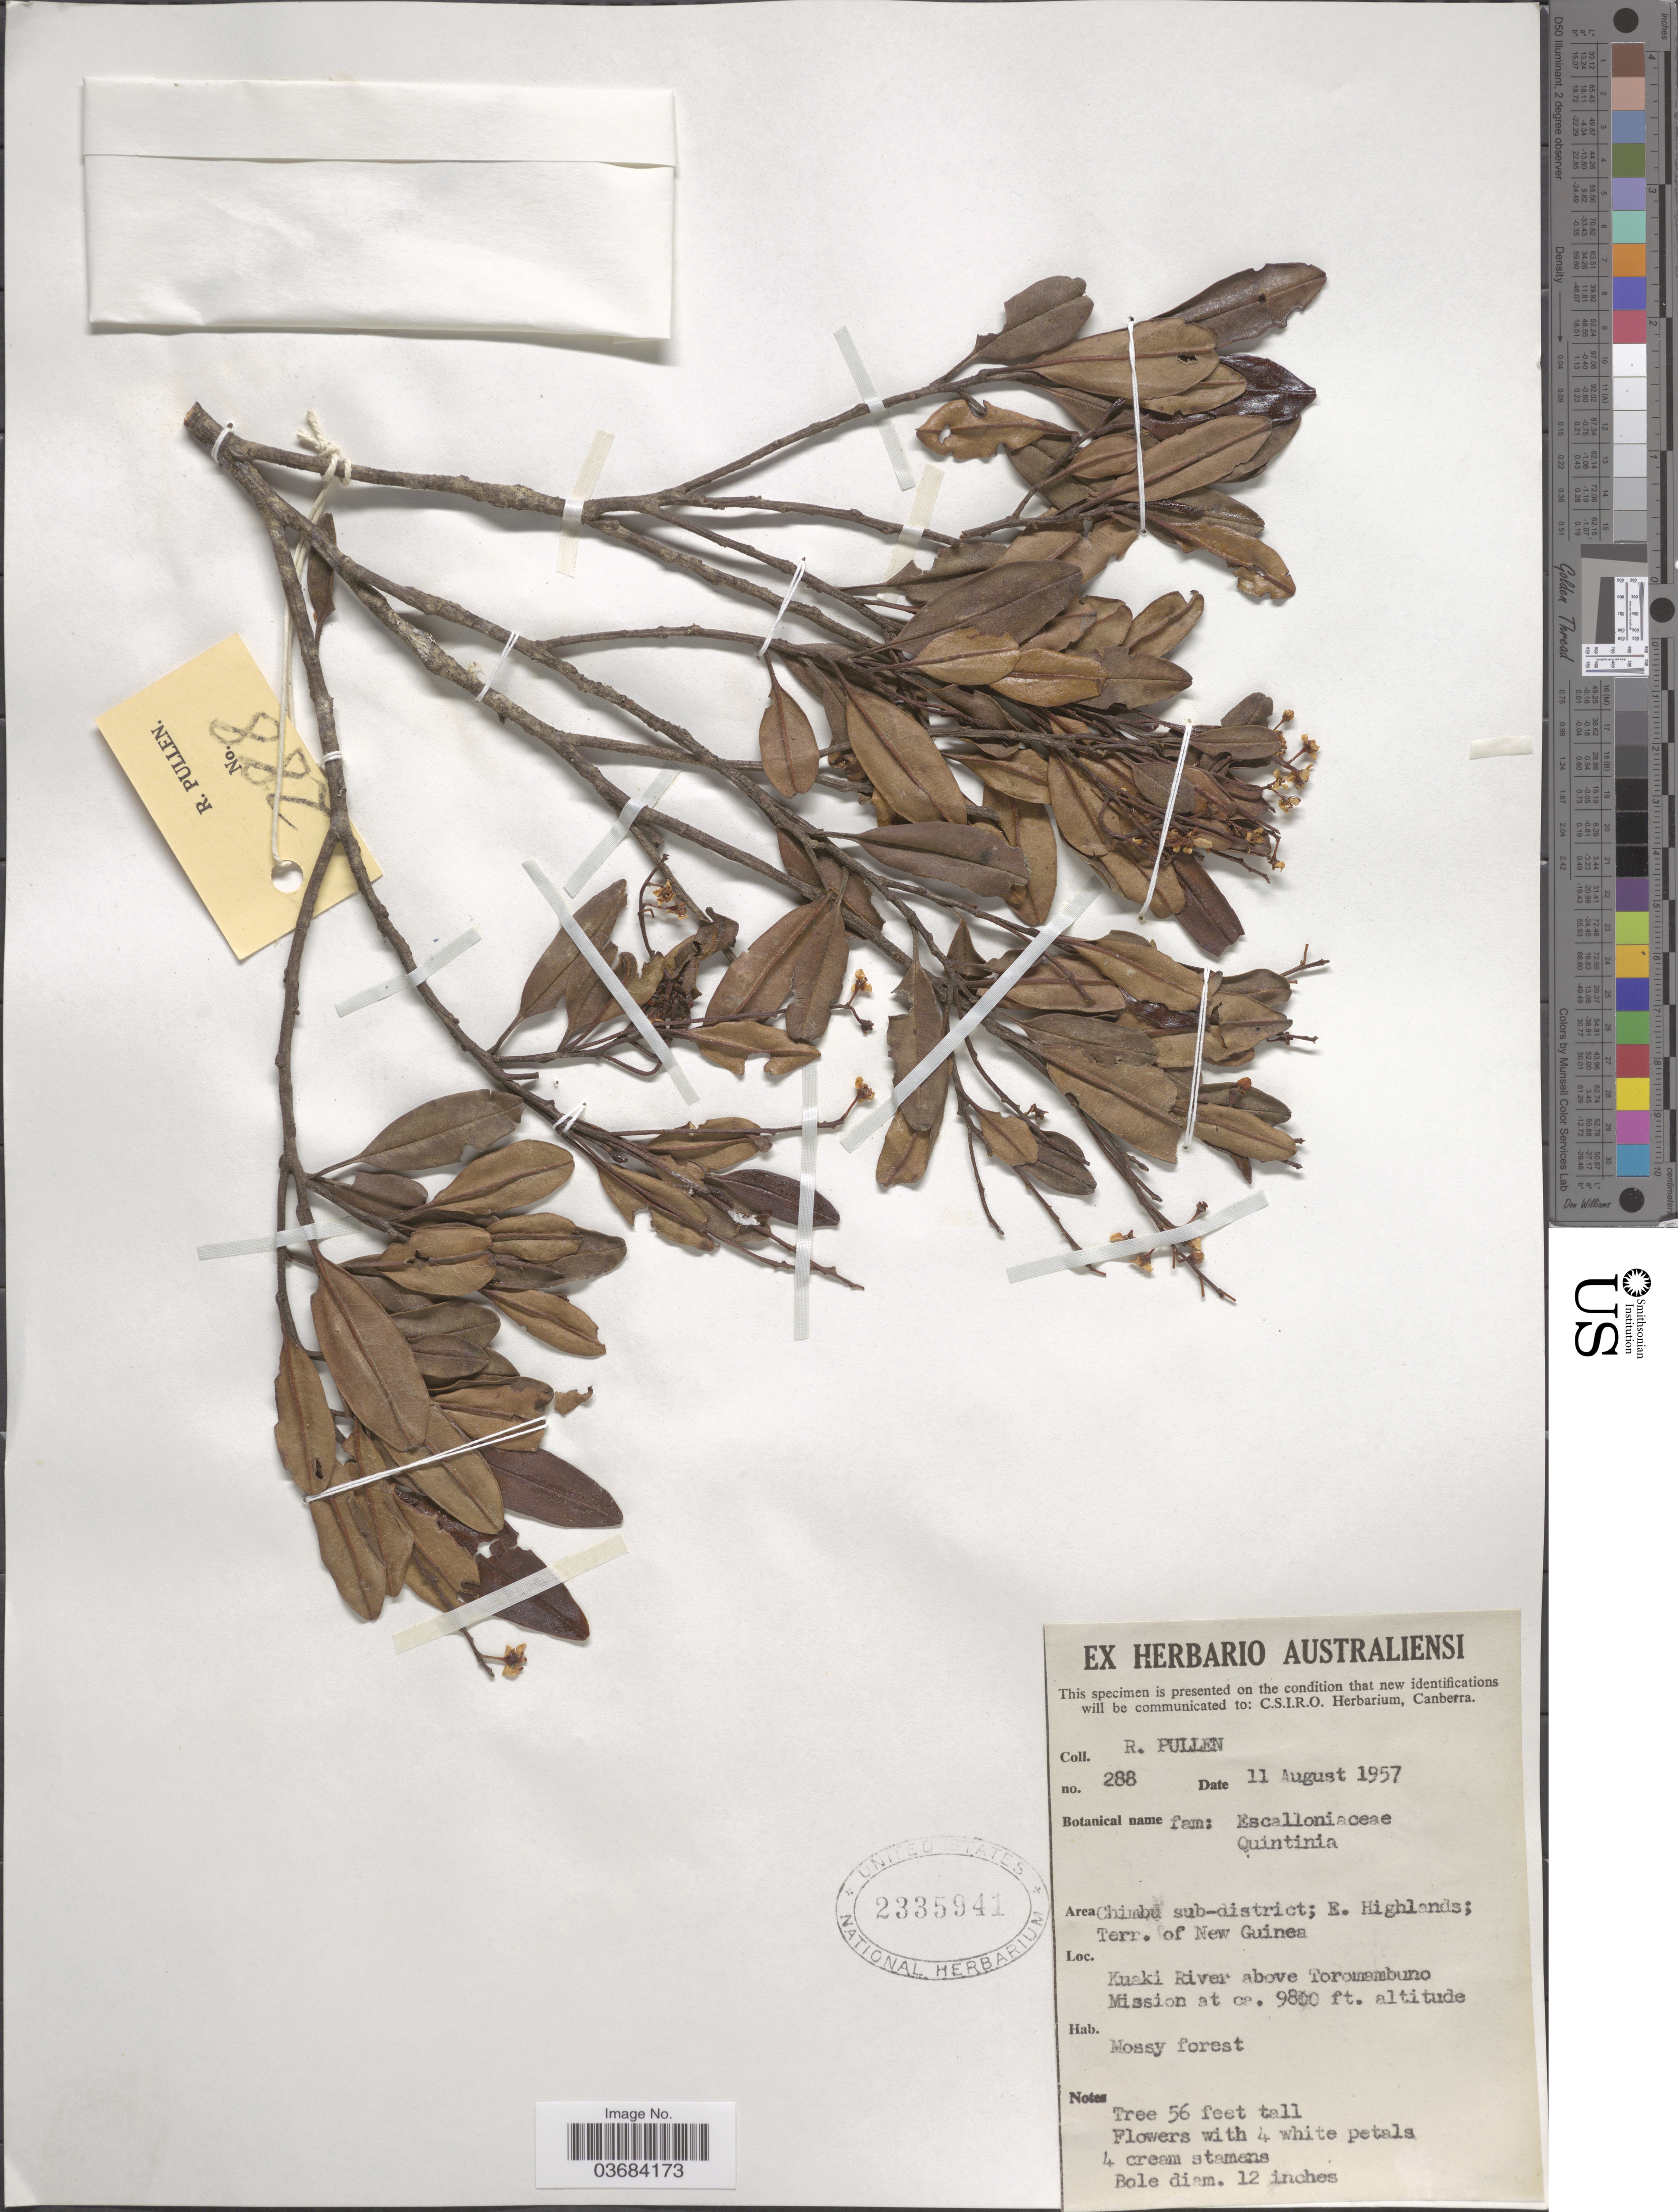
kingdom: Plantae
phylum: Tracheophyta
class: Magnoliopsida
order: Paracryphiales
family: Paracryphiaceae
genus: Quintinia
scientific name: Quintinia sp.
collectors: R. Pullen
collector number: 288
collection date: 1957-08-11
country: Papua New Guinea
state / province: Chimbu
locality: Area Chimbu sub-district; E. Highlands; Terr. of New Guinea. Kuaki River above Toromembuno Mission.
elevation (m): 2987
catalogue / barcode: US 2335941